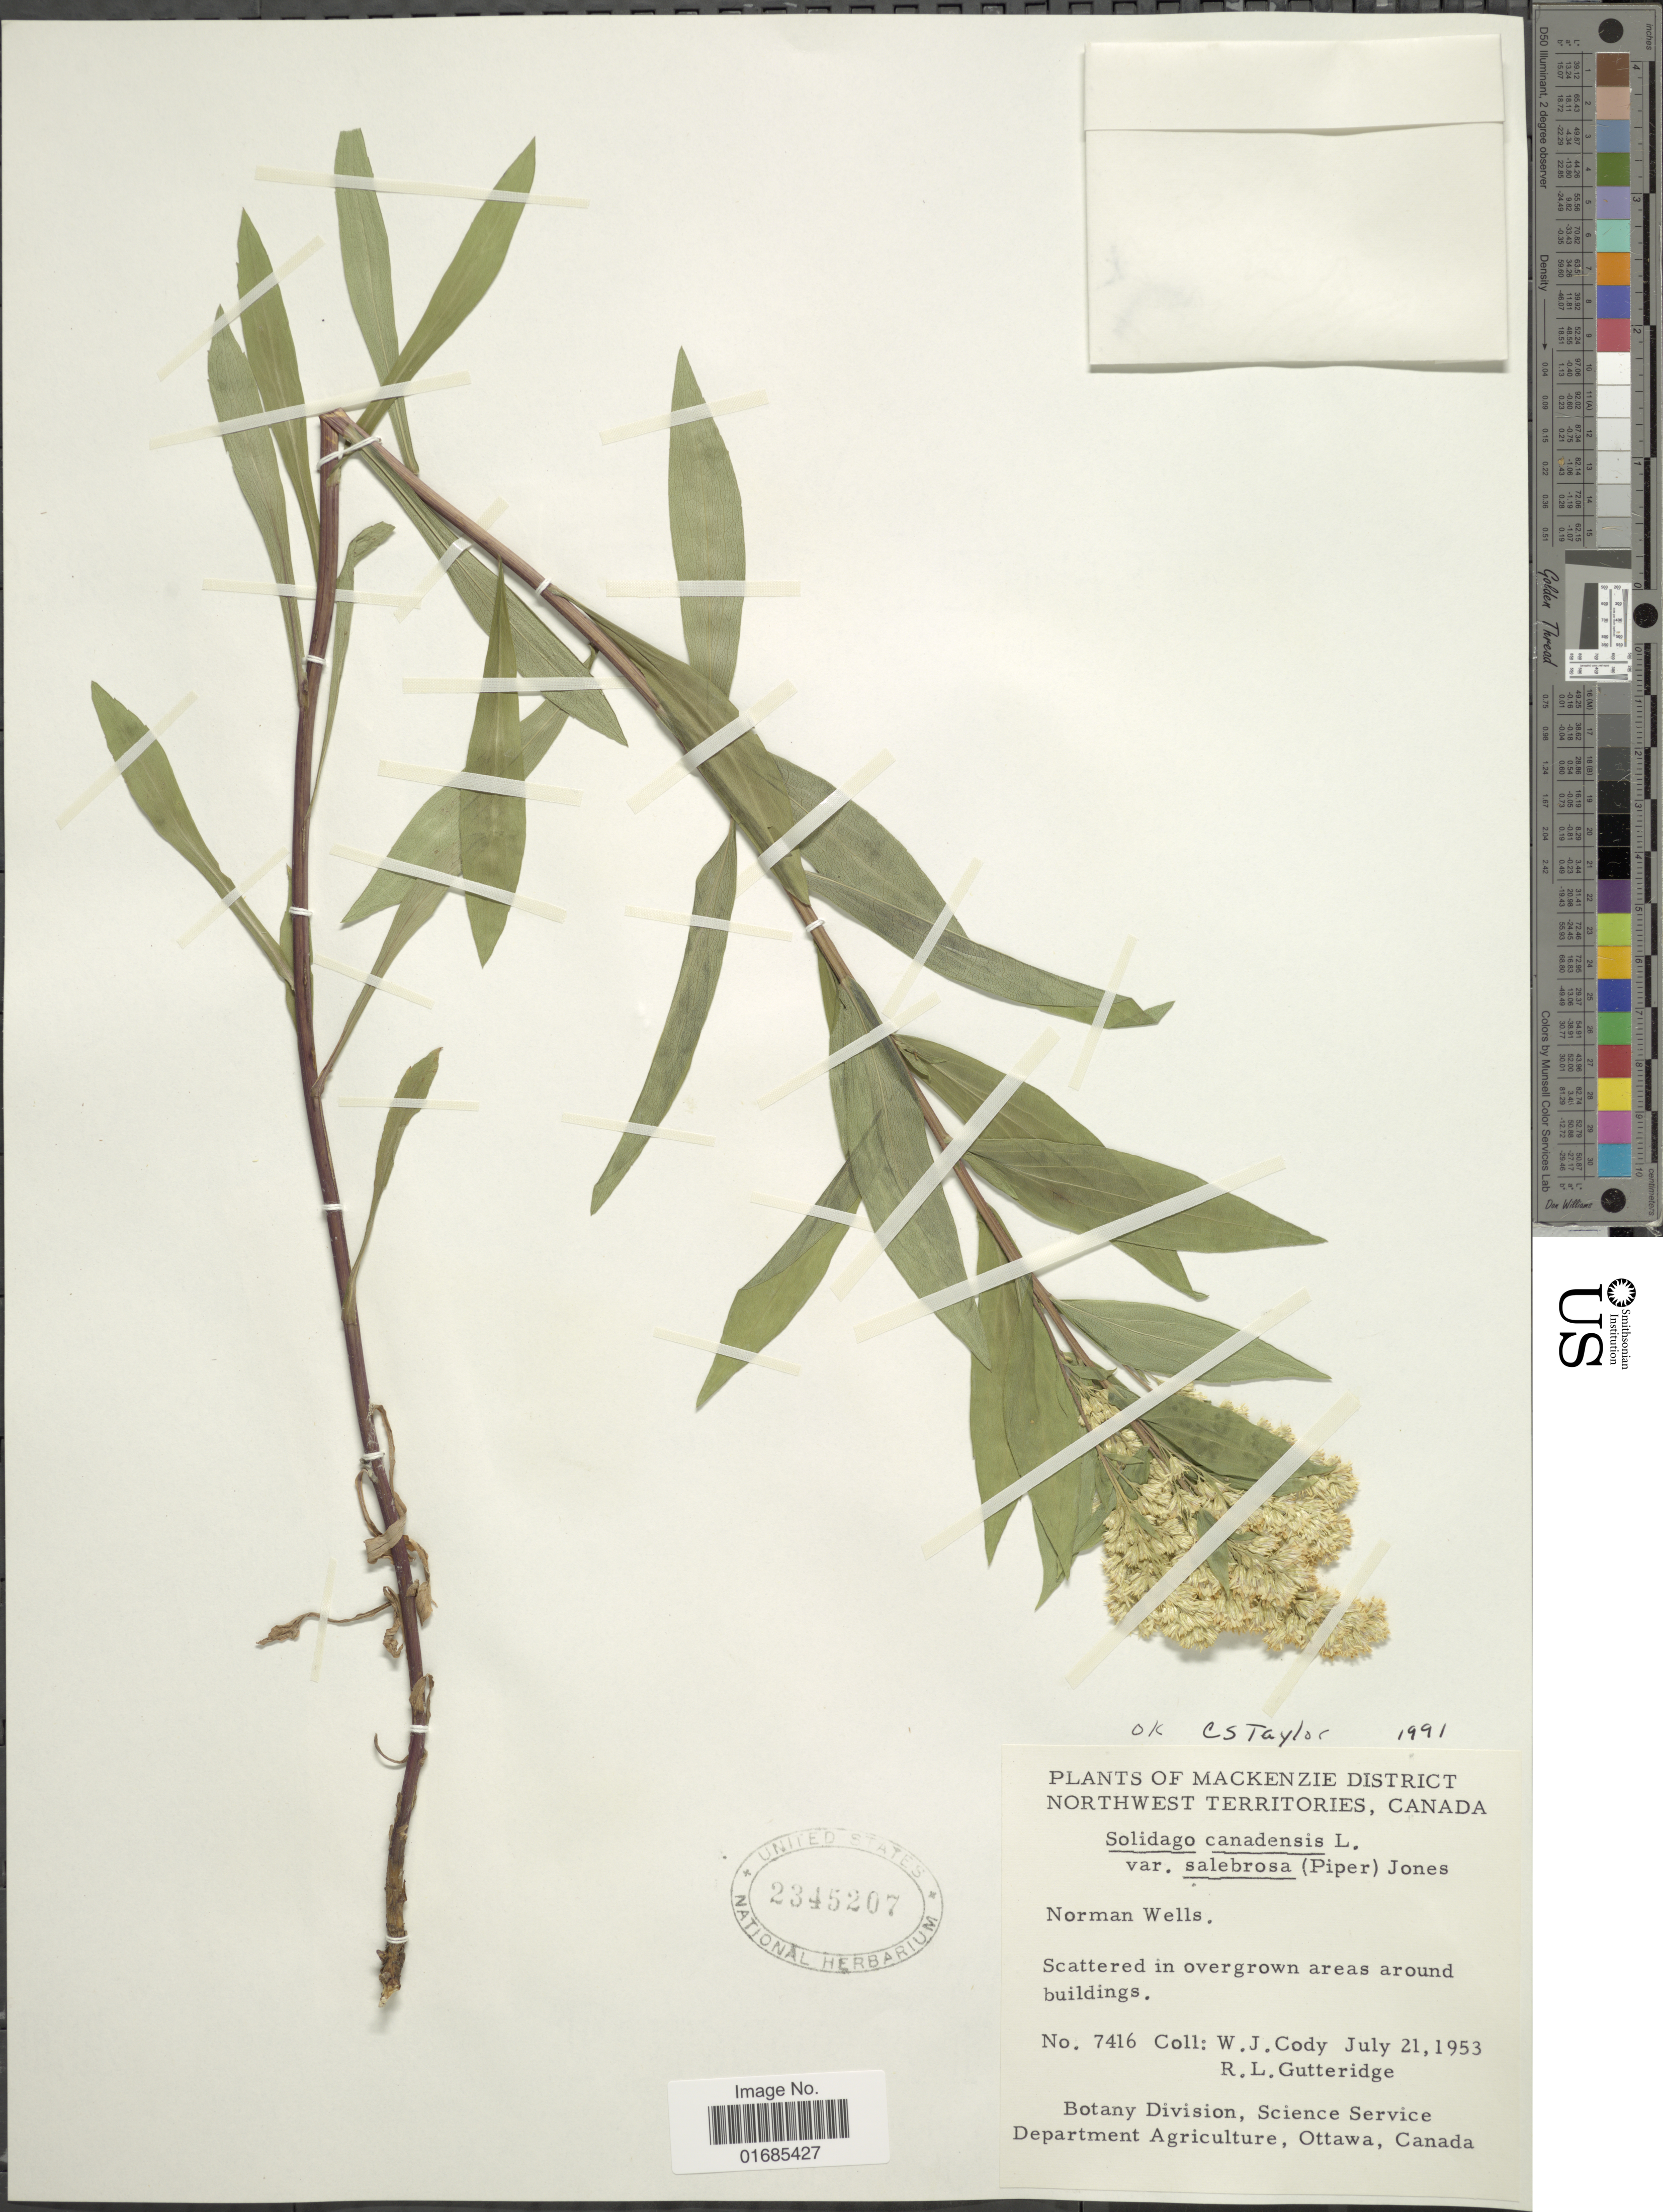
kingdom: Plantae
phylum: Tracheophyta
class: Magnoliopsida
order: Asterales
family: Asteraceae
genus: Solidago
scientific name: Solidago canadensis var. salebrosa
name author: (Piper) M.E. Jones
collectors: W. Cody & R. Gutteridge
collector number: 7416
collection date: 1953-07-21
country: Canada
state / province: Northwest Territories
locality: Mackenzie District, Norman Wells, scattered in overgrown areas around buildings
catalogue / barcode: US 2345207